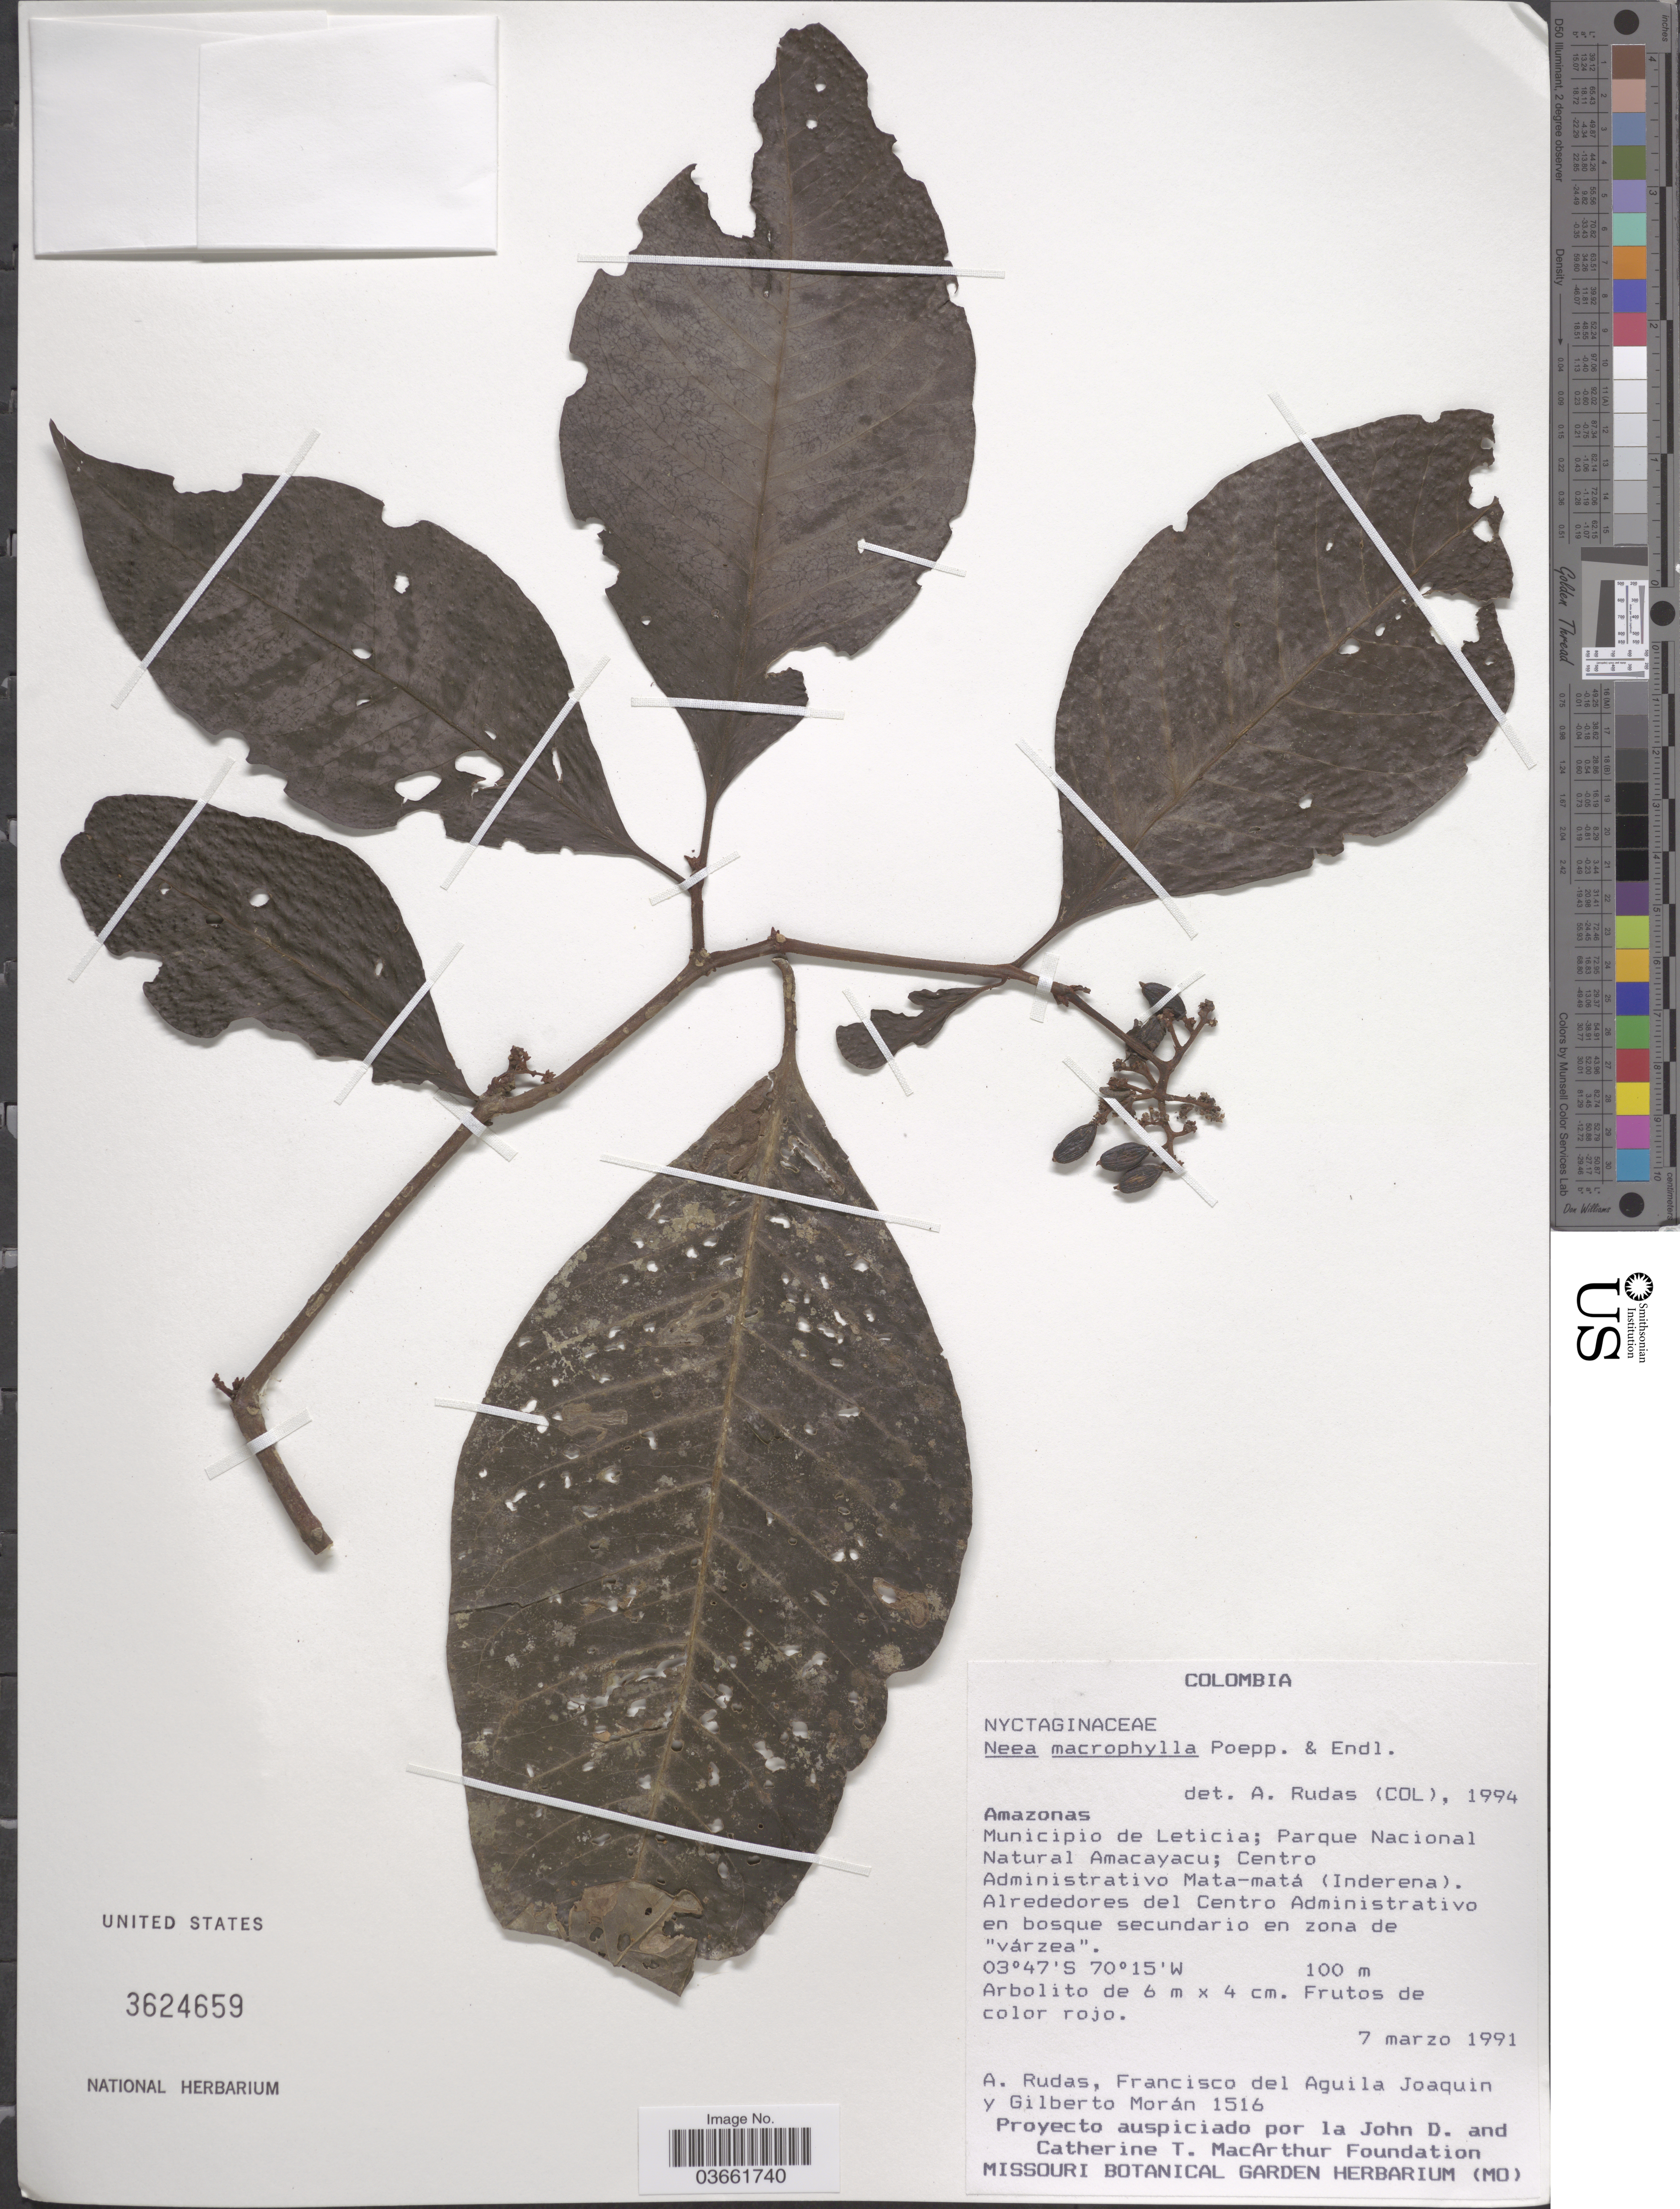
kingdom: Plantae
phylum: Tracheophyta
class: Magnoliopsida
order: Caryophyllales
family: Nyctaginaceae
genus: Neea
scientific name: Neea macrophylla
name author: Britton ex Rusby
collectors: A. Rudas, F. Aguila Joaquin & G. Moran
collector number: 1516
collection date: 1991-03-07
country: Colombia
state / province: Amazônas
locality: Municipio de Leticia; Parque Nacional Natural Amacayacu; Centro Administrativo Mata-matá (Inderena). Alrededores del Centro Administrativo en bosque secundario en zona de "várzea".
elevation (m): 100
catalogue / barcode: US 3624659